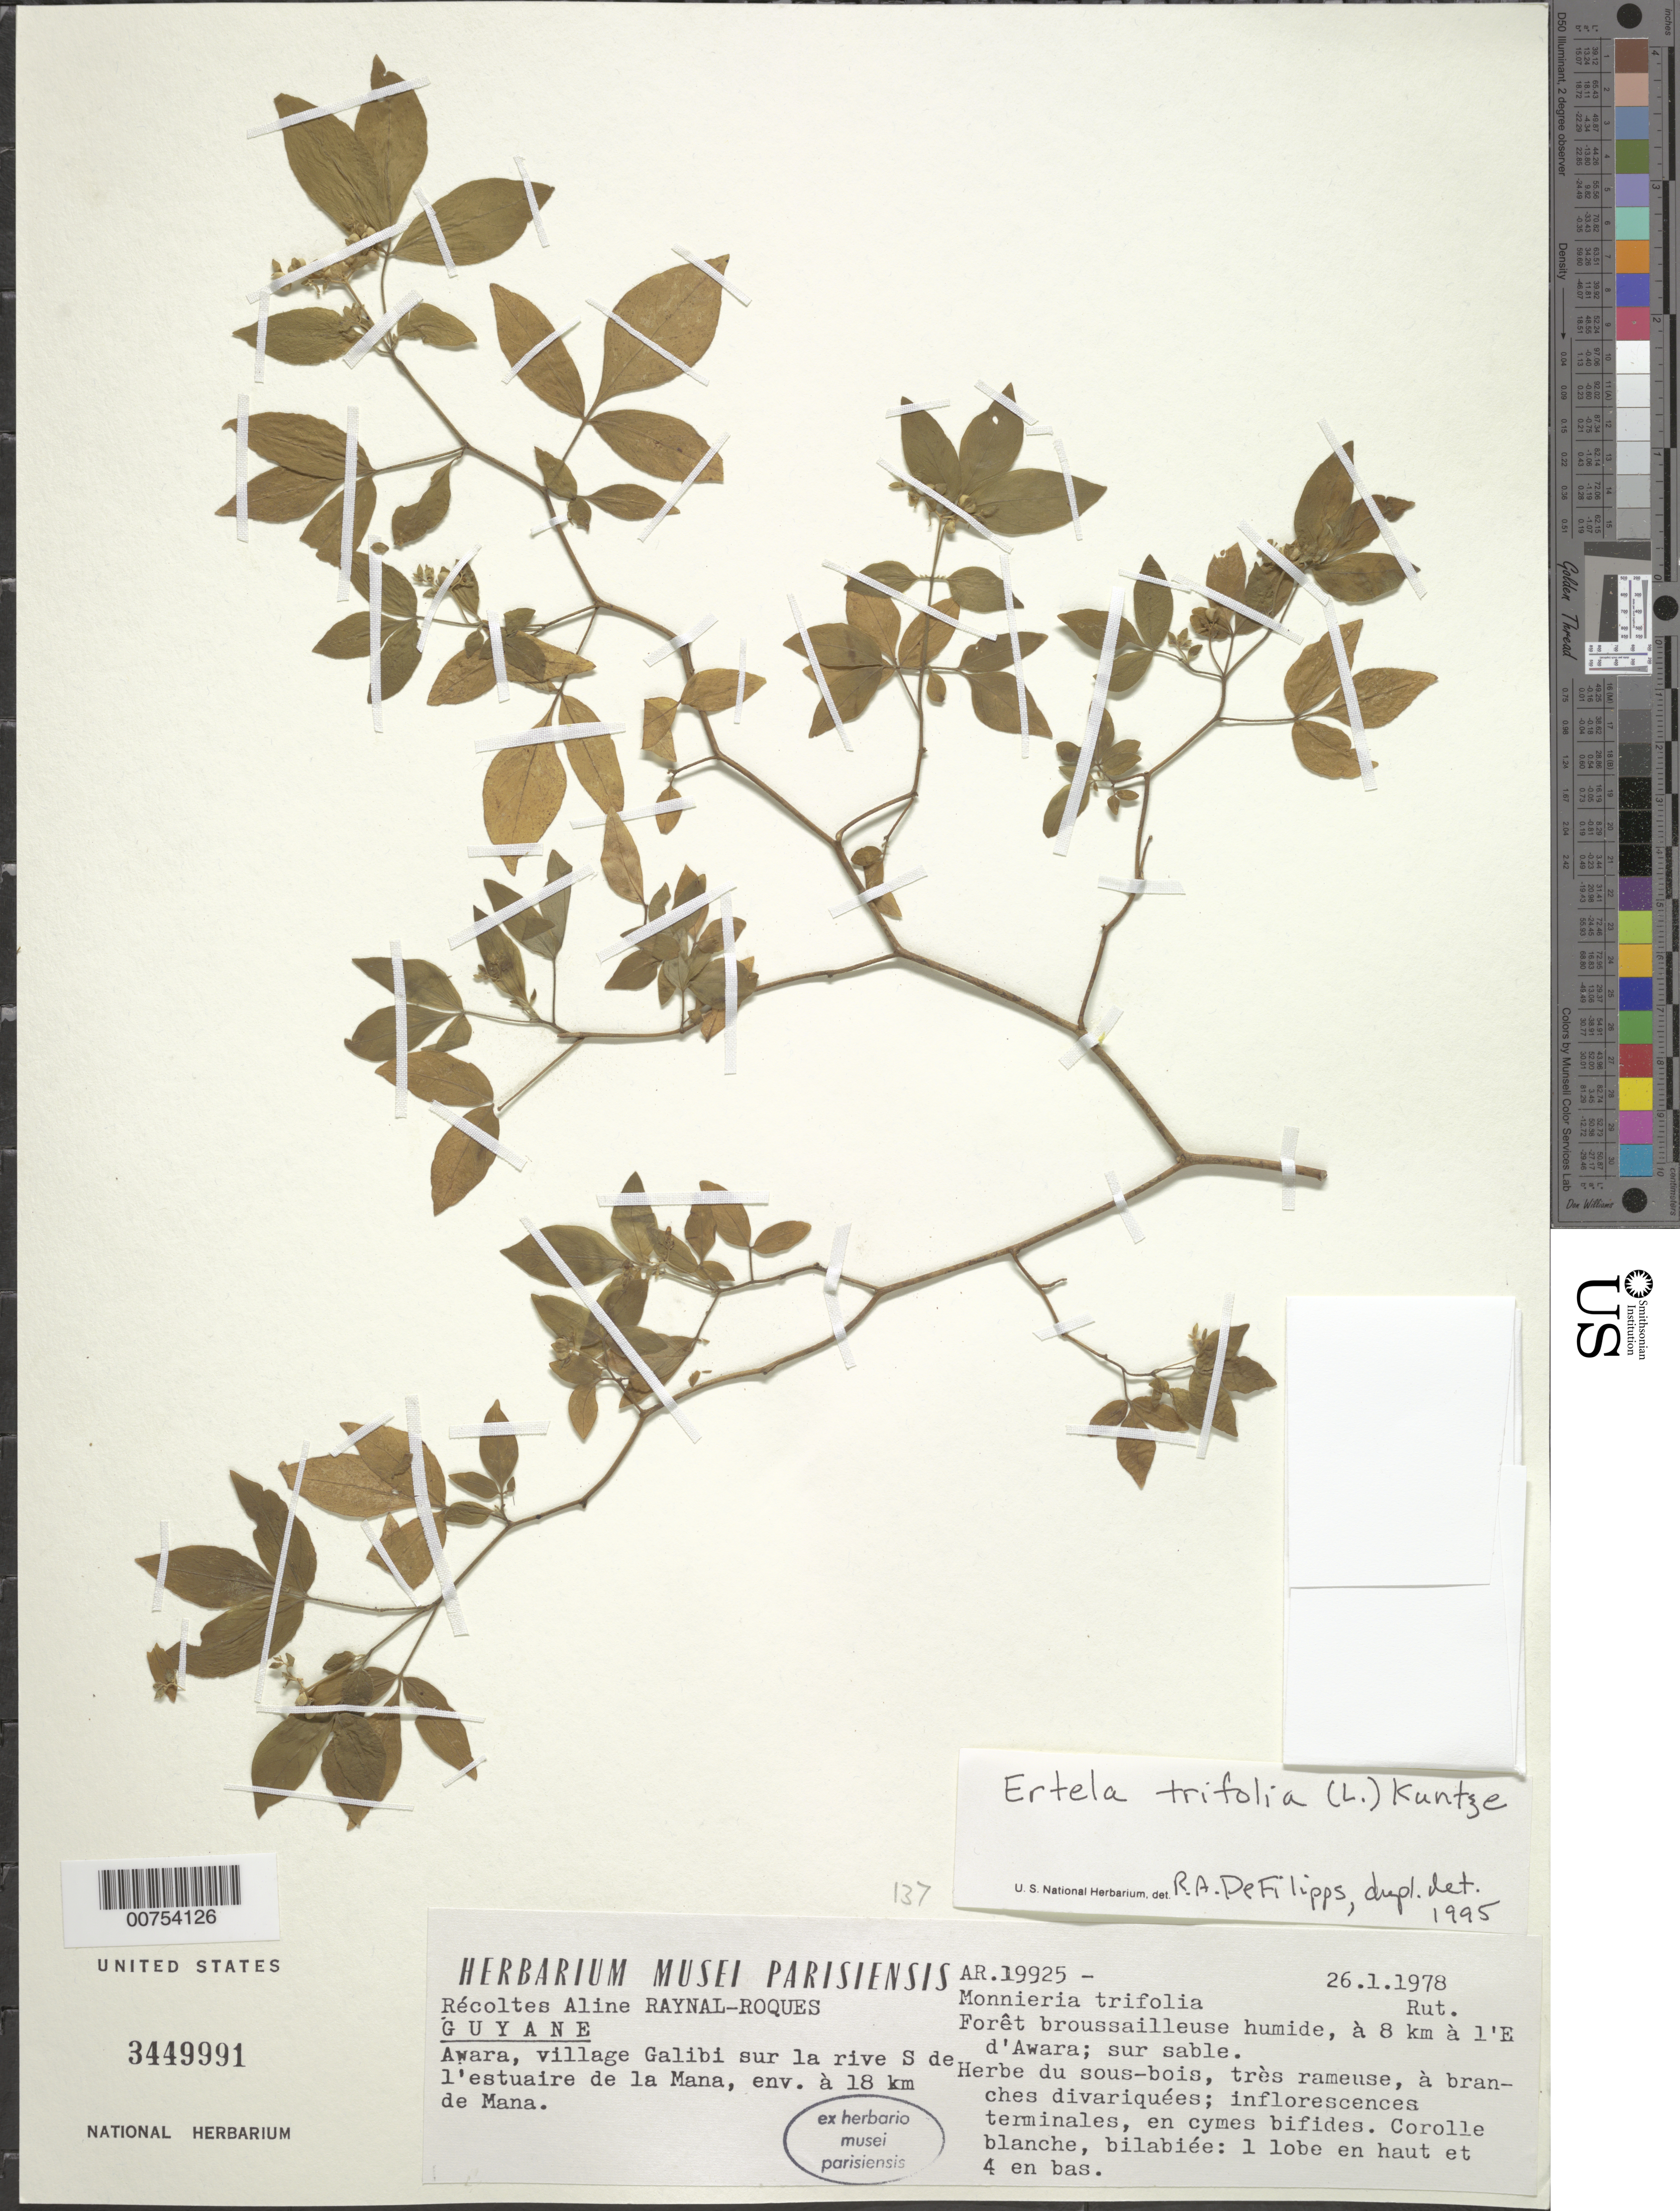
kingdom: Plantae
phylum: Tracheophyta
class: Magnoliopsida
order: Sapindales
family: Rutaceae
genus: Ertela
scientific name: Ertela trifolia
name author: (L.) Kuntze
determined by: DeFilipps, R. A.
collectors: A. M. Raynal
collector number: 19925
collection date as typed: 26-Jan-78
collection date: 1978-01-26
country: French Guiana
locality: Awara, village Galibi, 18 km de Mana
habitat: Forêt broussailleuse humide; sur sable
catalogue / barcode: US 3449991